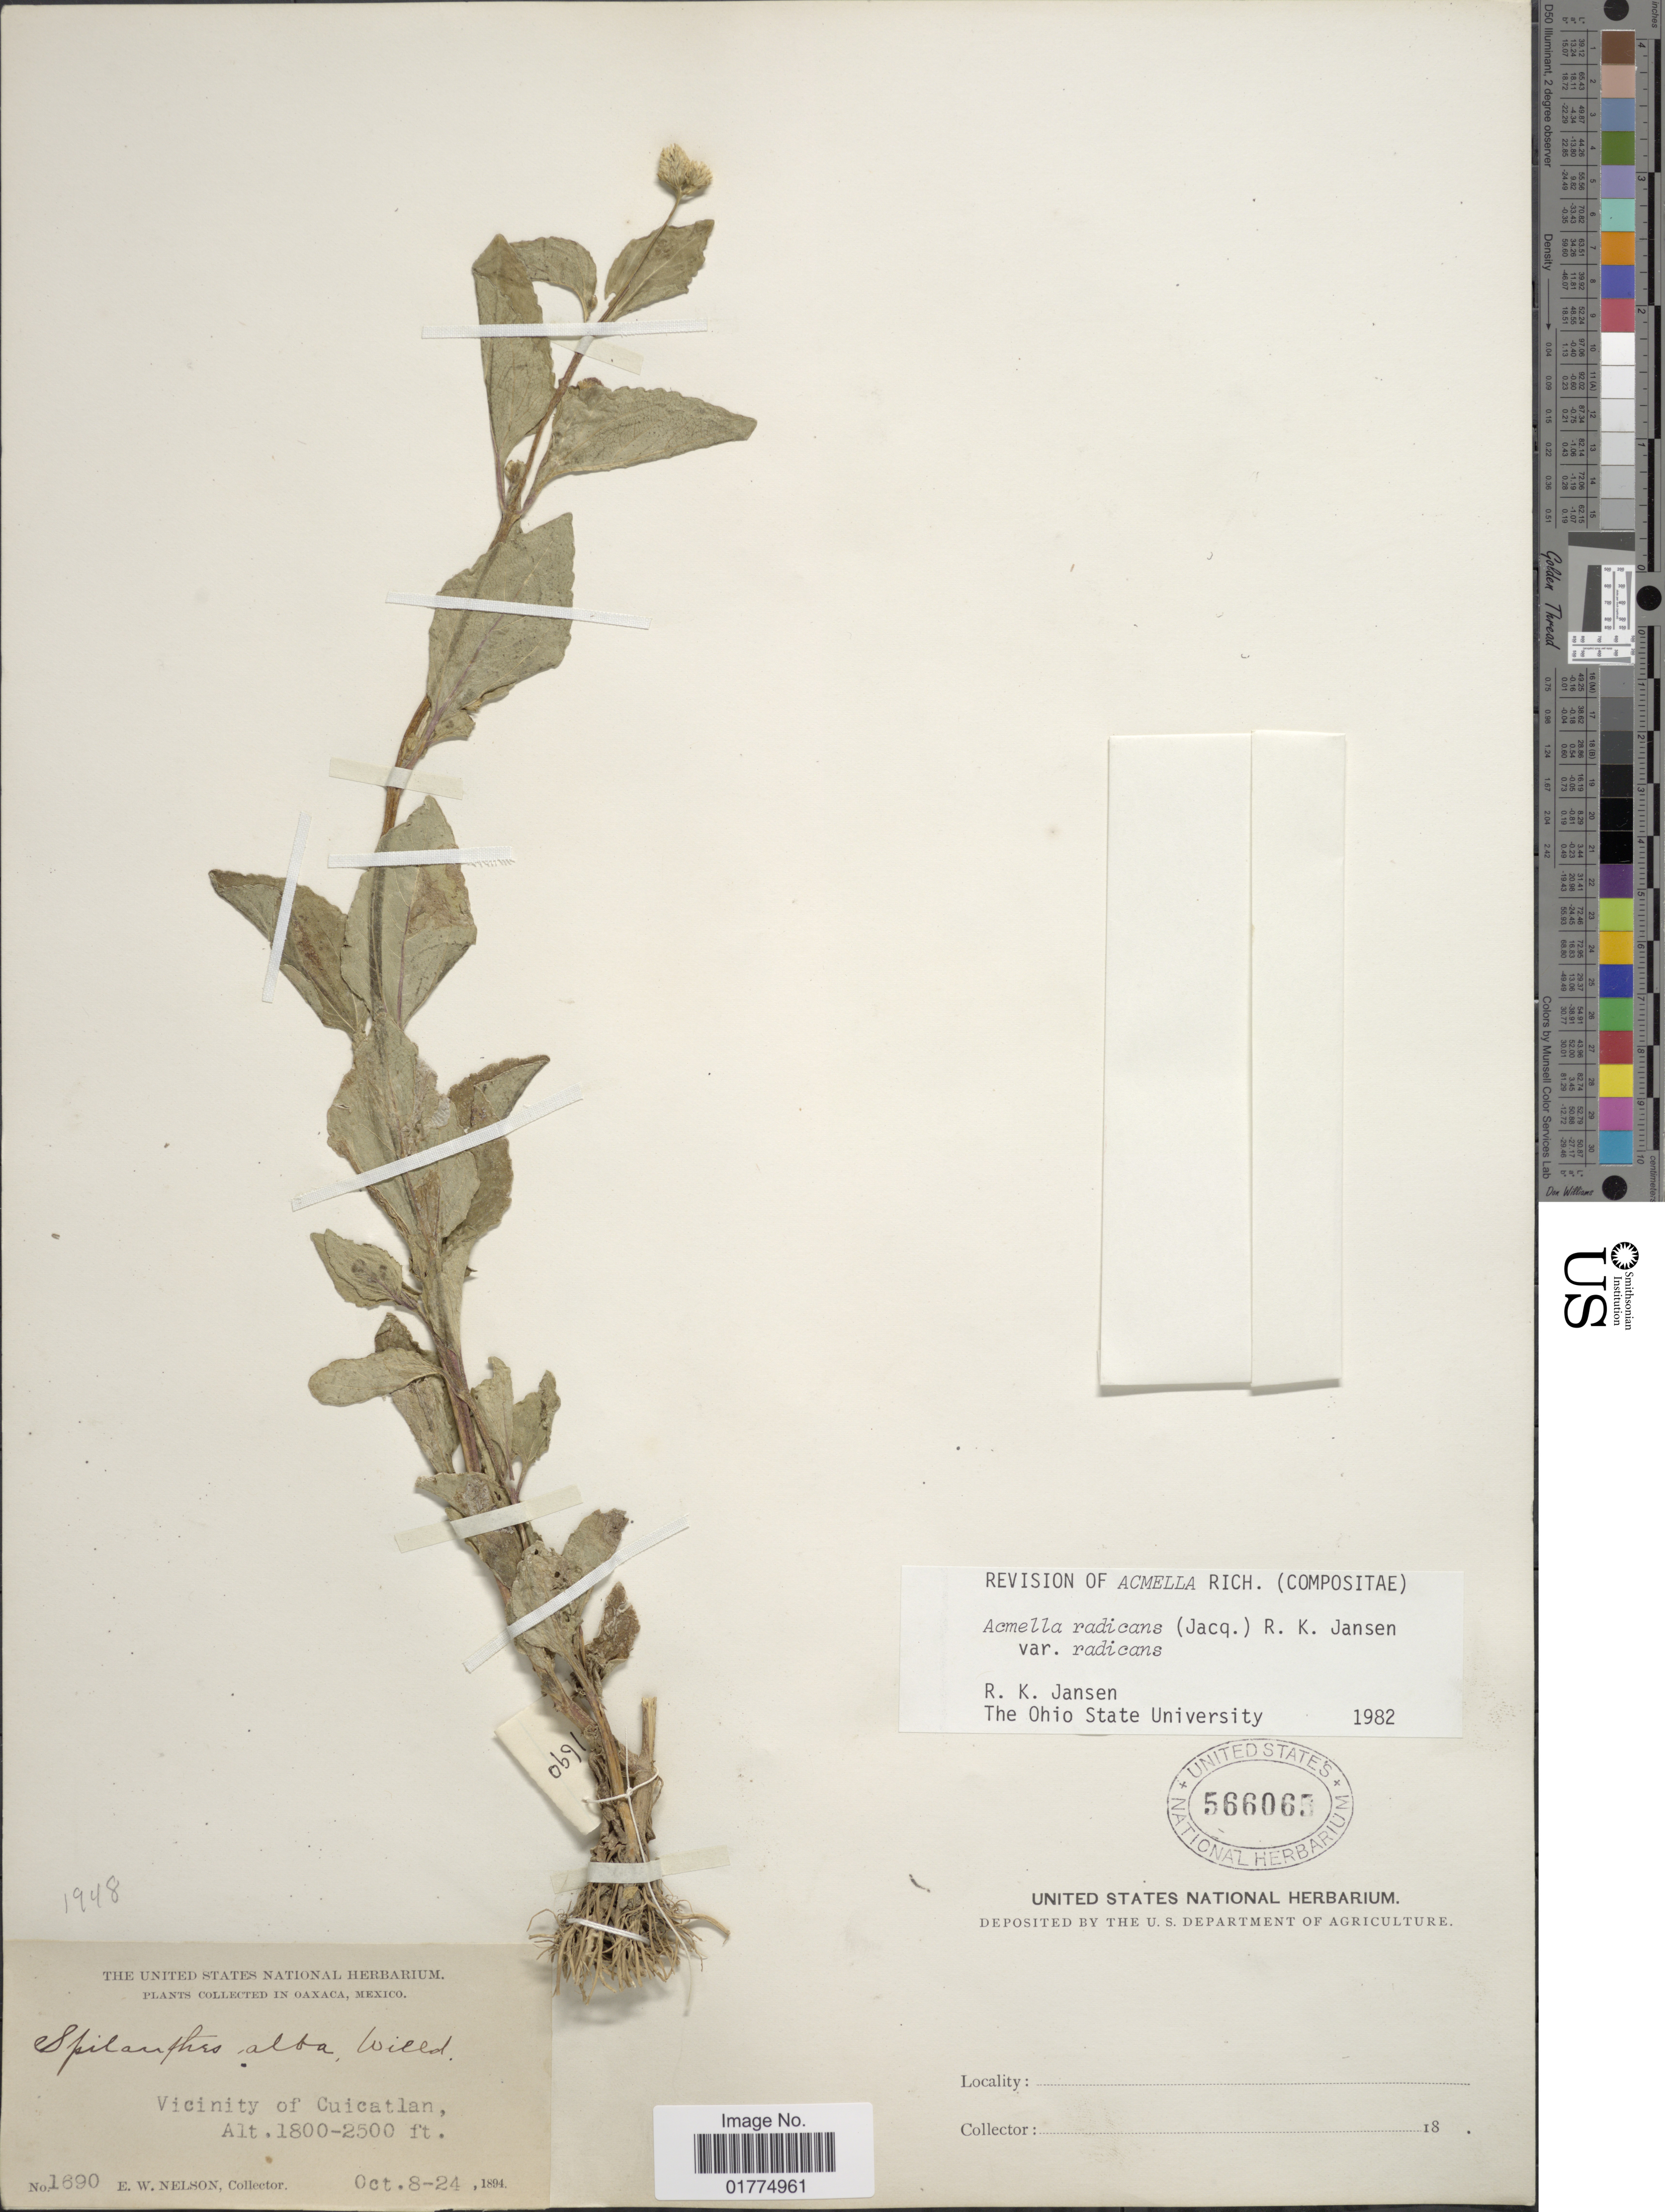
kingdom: Plantae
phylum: Tracheophyta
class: Magnoliopsida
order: Asterales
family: Asteraceae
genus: Acmella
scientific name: Acmella radicans var. radicans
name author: (Jacq.) R.K. Jansen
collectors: E. W. Nelson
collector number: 1690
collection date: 1894-10-08/1894-10-24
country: Mexico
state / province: Oaxaca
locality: Oaxaca, Mexico. Vicinity of Cuicatlan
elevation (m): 549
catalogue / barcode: US 566065